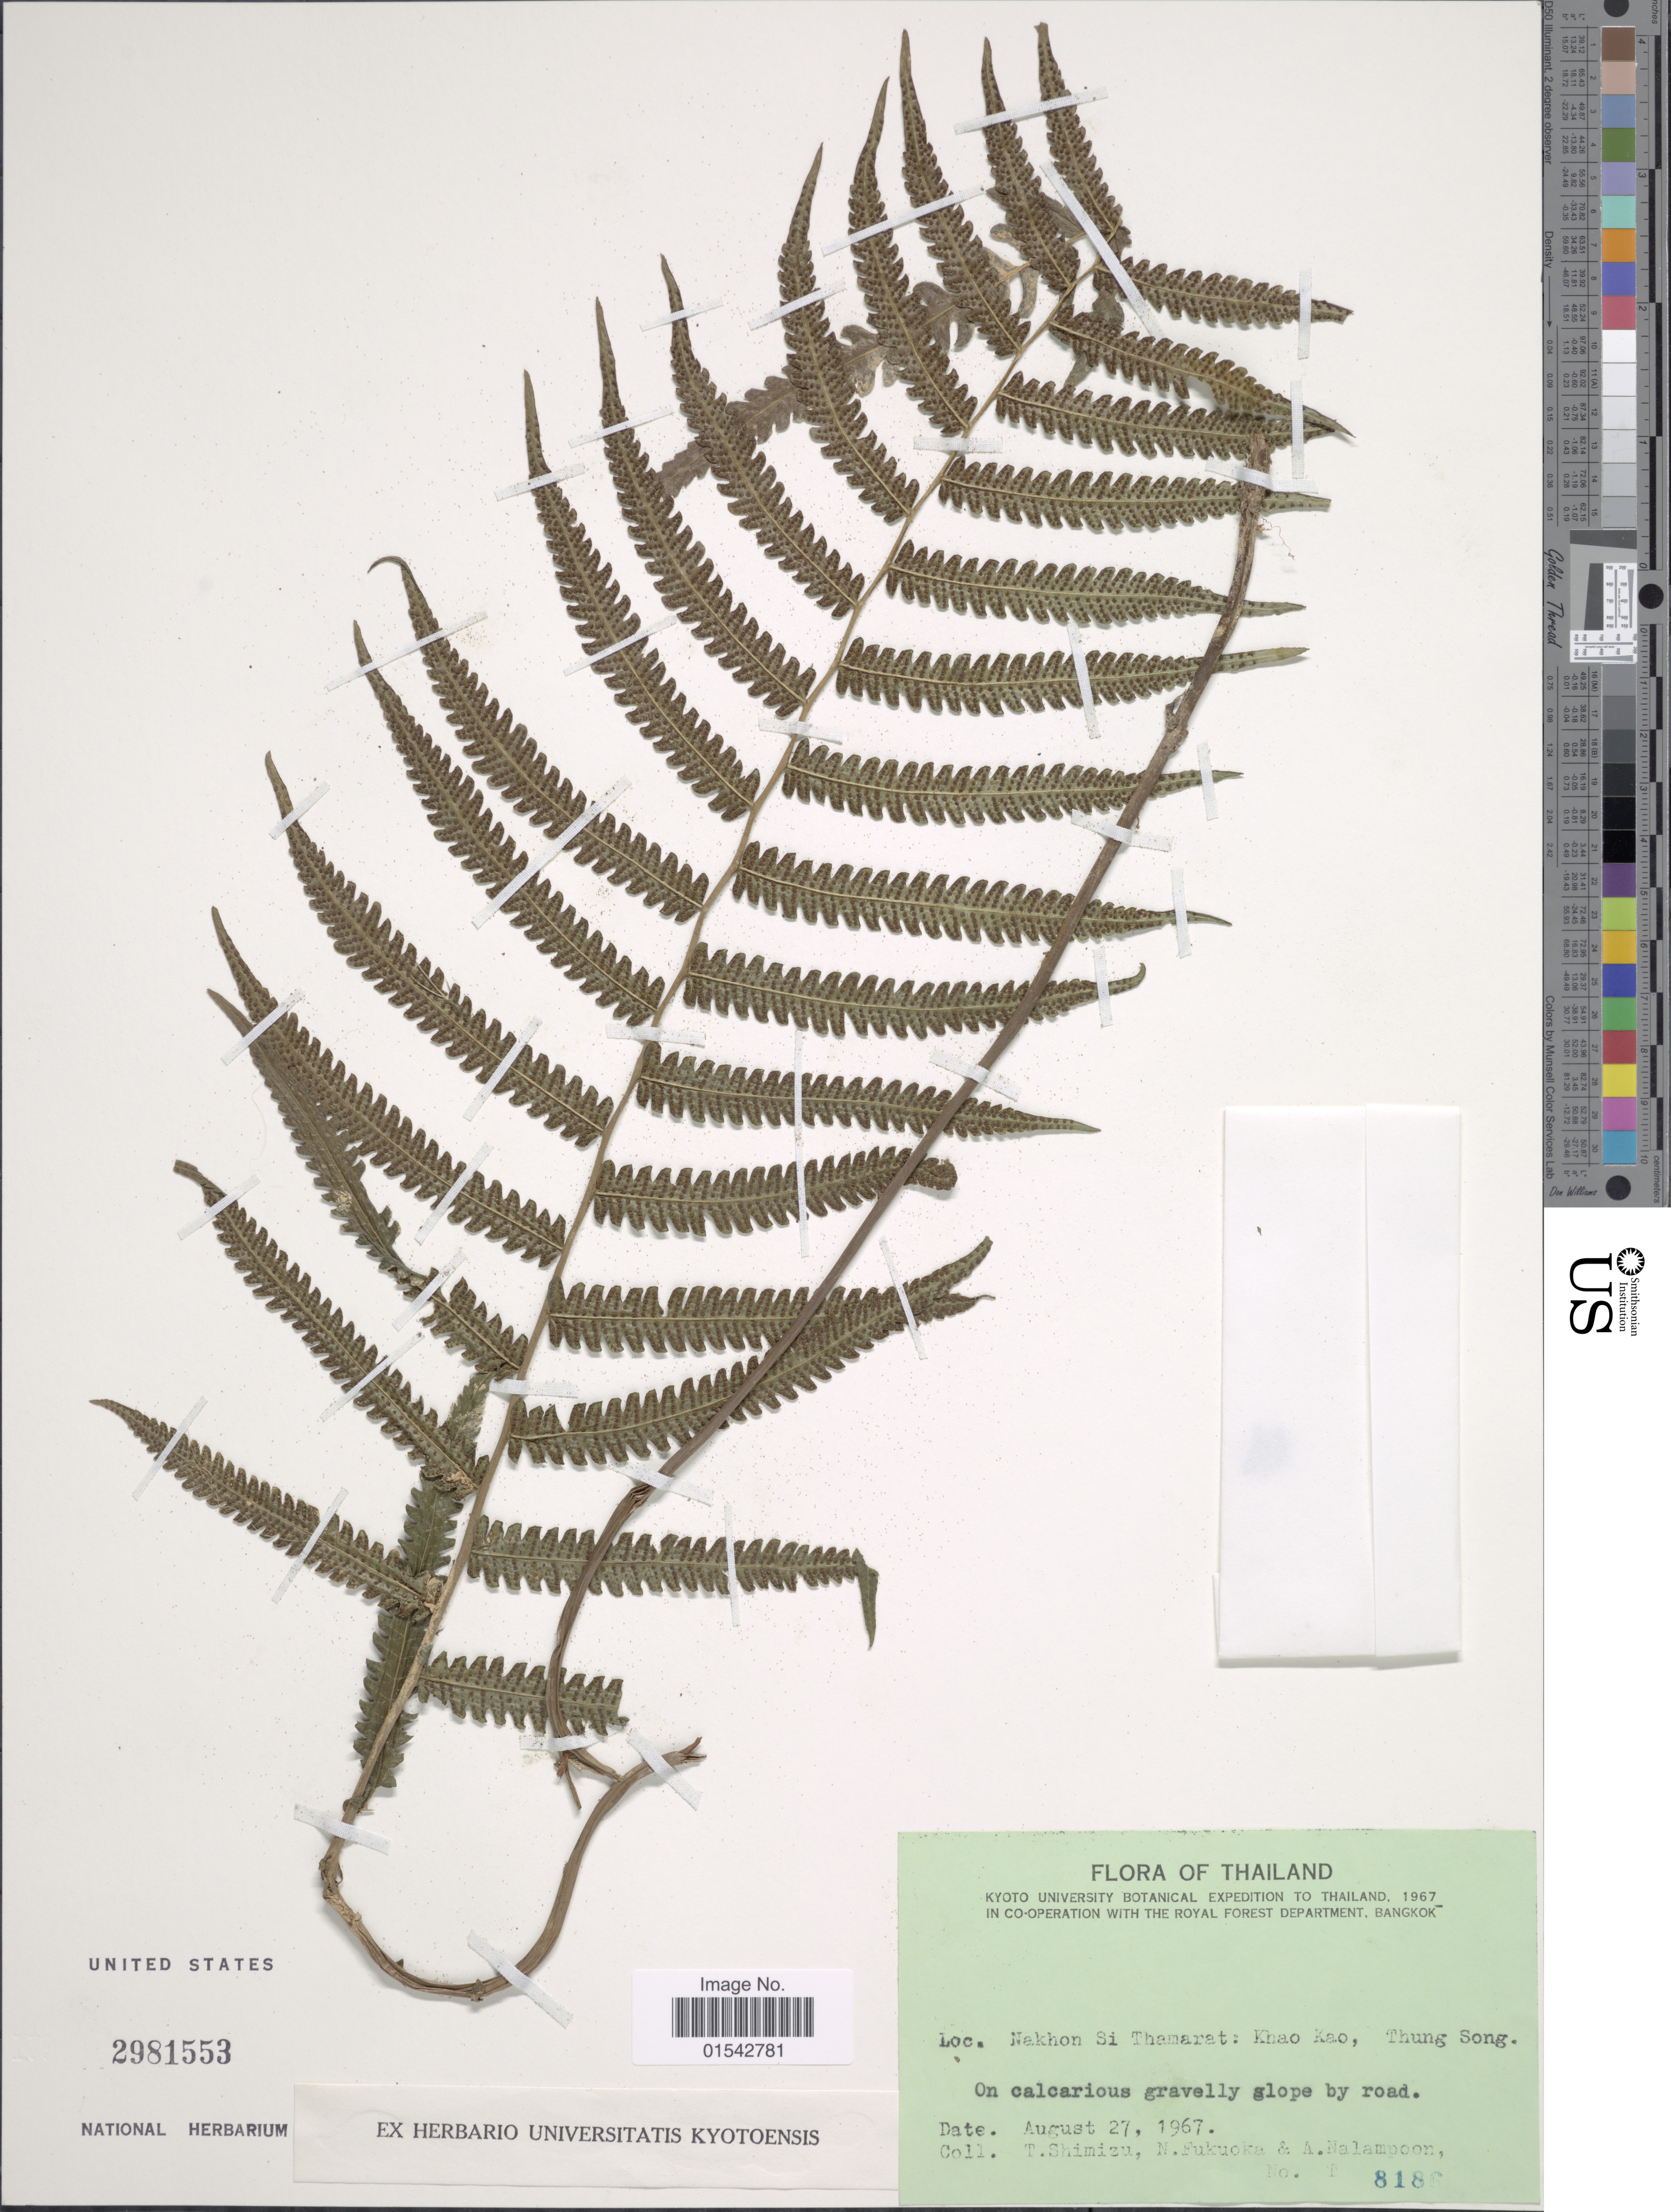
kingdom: Plantae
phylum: Tracheophyta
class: Polypodiopsida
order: Polypodiales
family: Thelypteridaceae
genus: Cyclosorus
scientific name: Cyclosorus sp.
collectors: T. Shimizu, N. Fukuoka & A. Nalampoon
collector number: T8186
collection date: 1967-08-27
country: Thailand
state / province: Nakhon Si Thammarat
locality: Nakhon Si thamarat: Khao Kao; Thung Song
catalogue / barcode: US 2981553